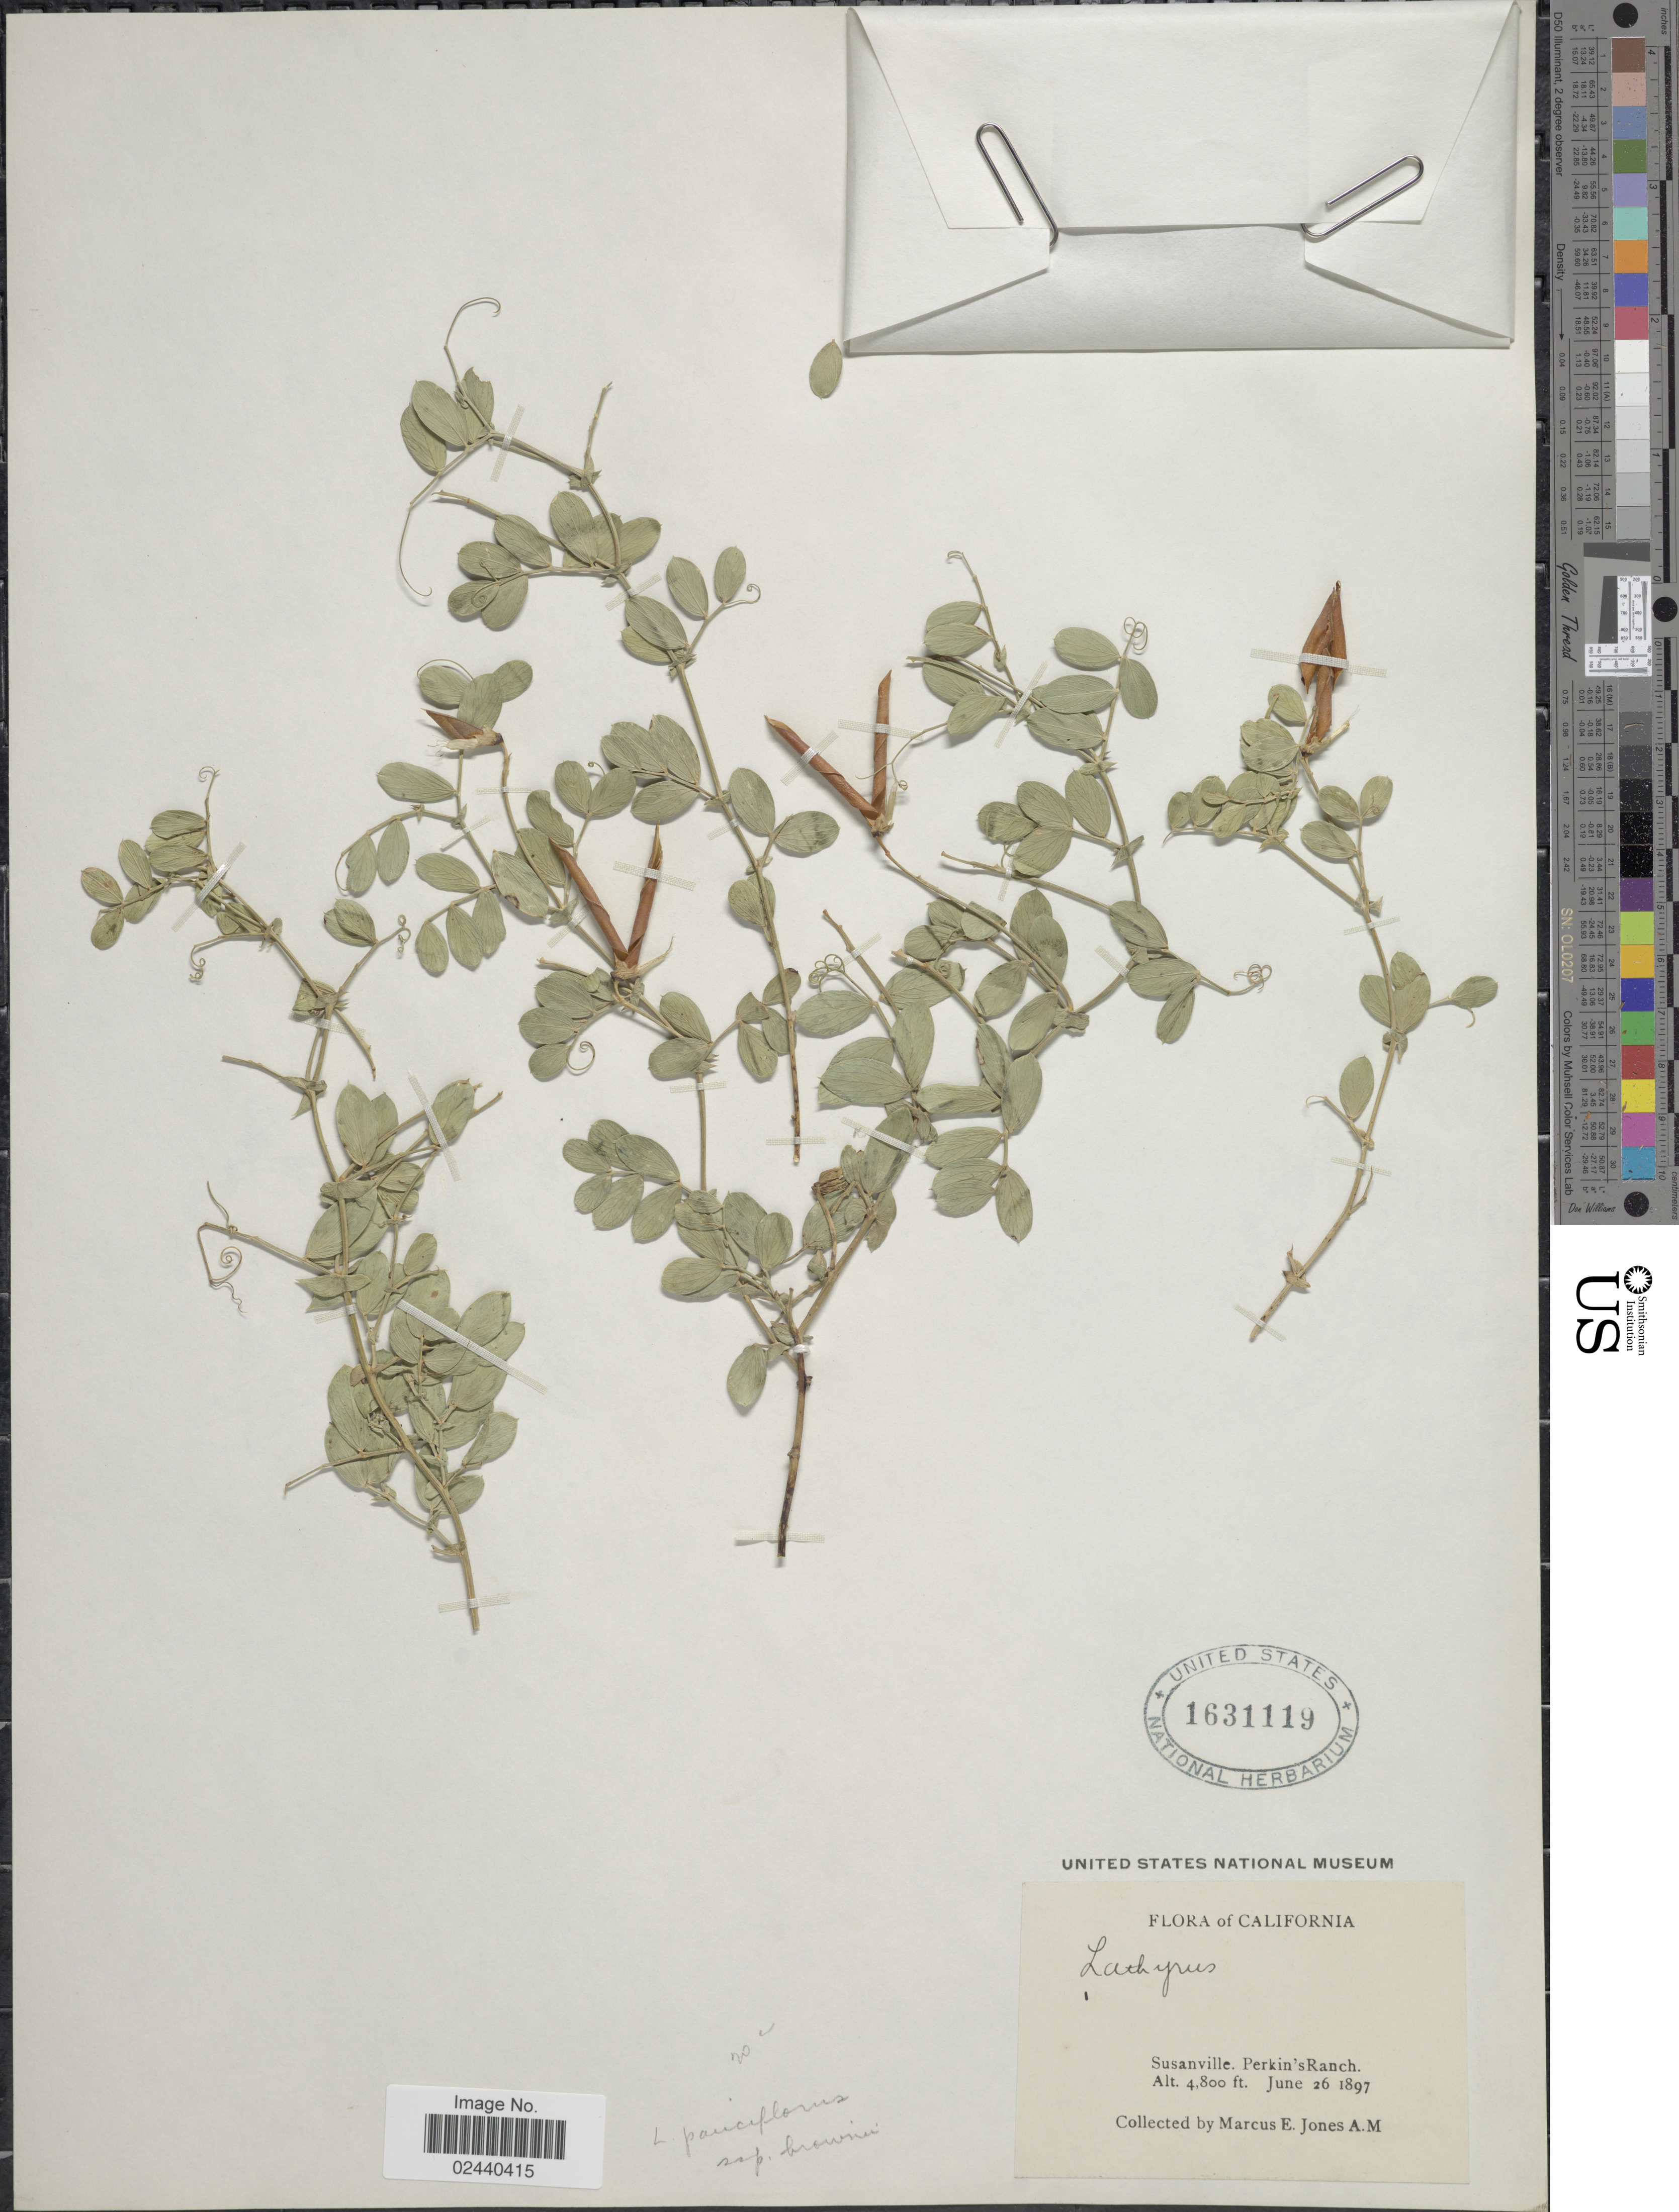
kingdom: Plantae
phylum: Tracheophyta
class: Magnoliopsida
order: Fabales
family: Fabaceae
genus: Lathyrus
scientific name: Lathyrus brownii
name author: Eastw.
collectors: M. E. Jones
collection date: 1897-06-26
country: United States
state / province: California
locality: Susanville, Perkin's Ranch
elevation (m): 1463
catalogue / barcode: US 1631119